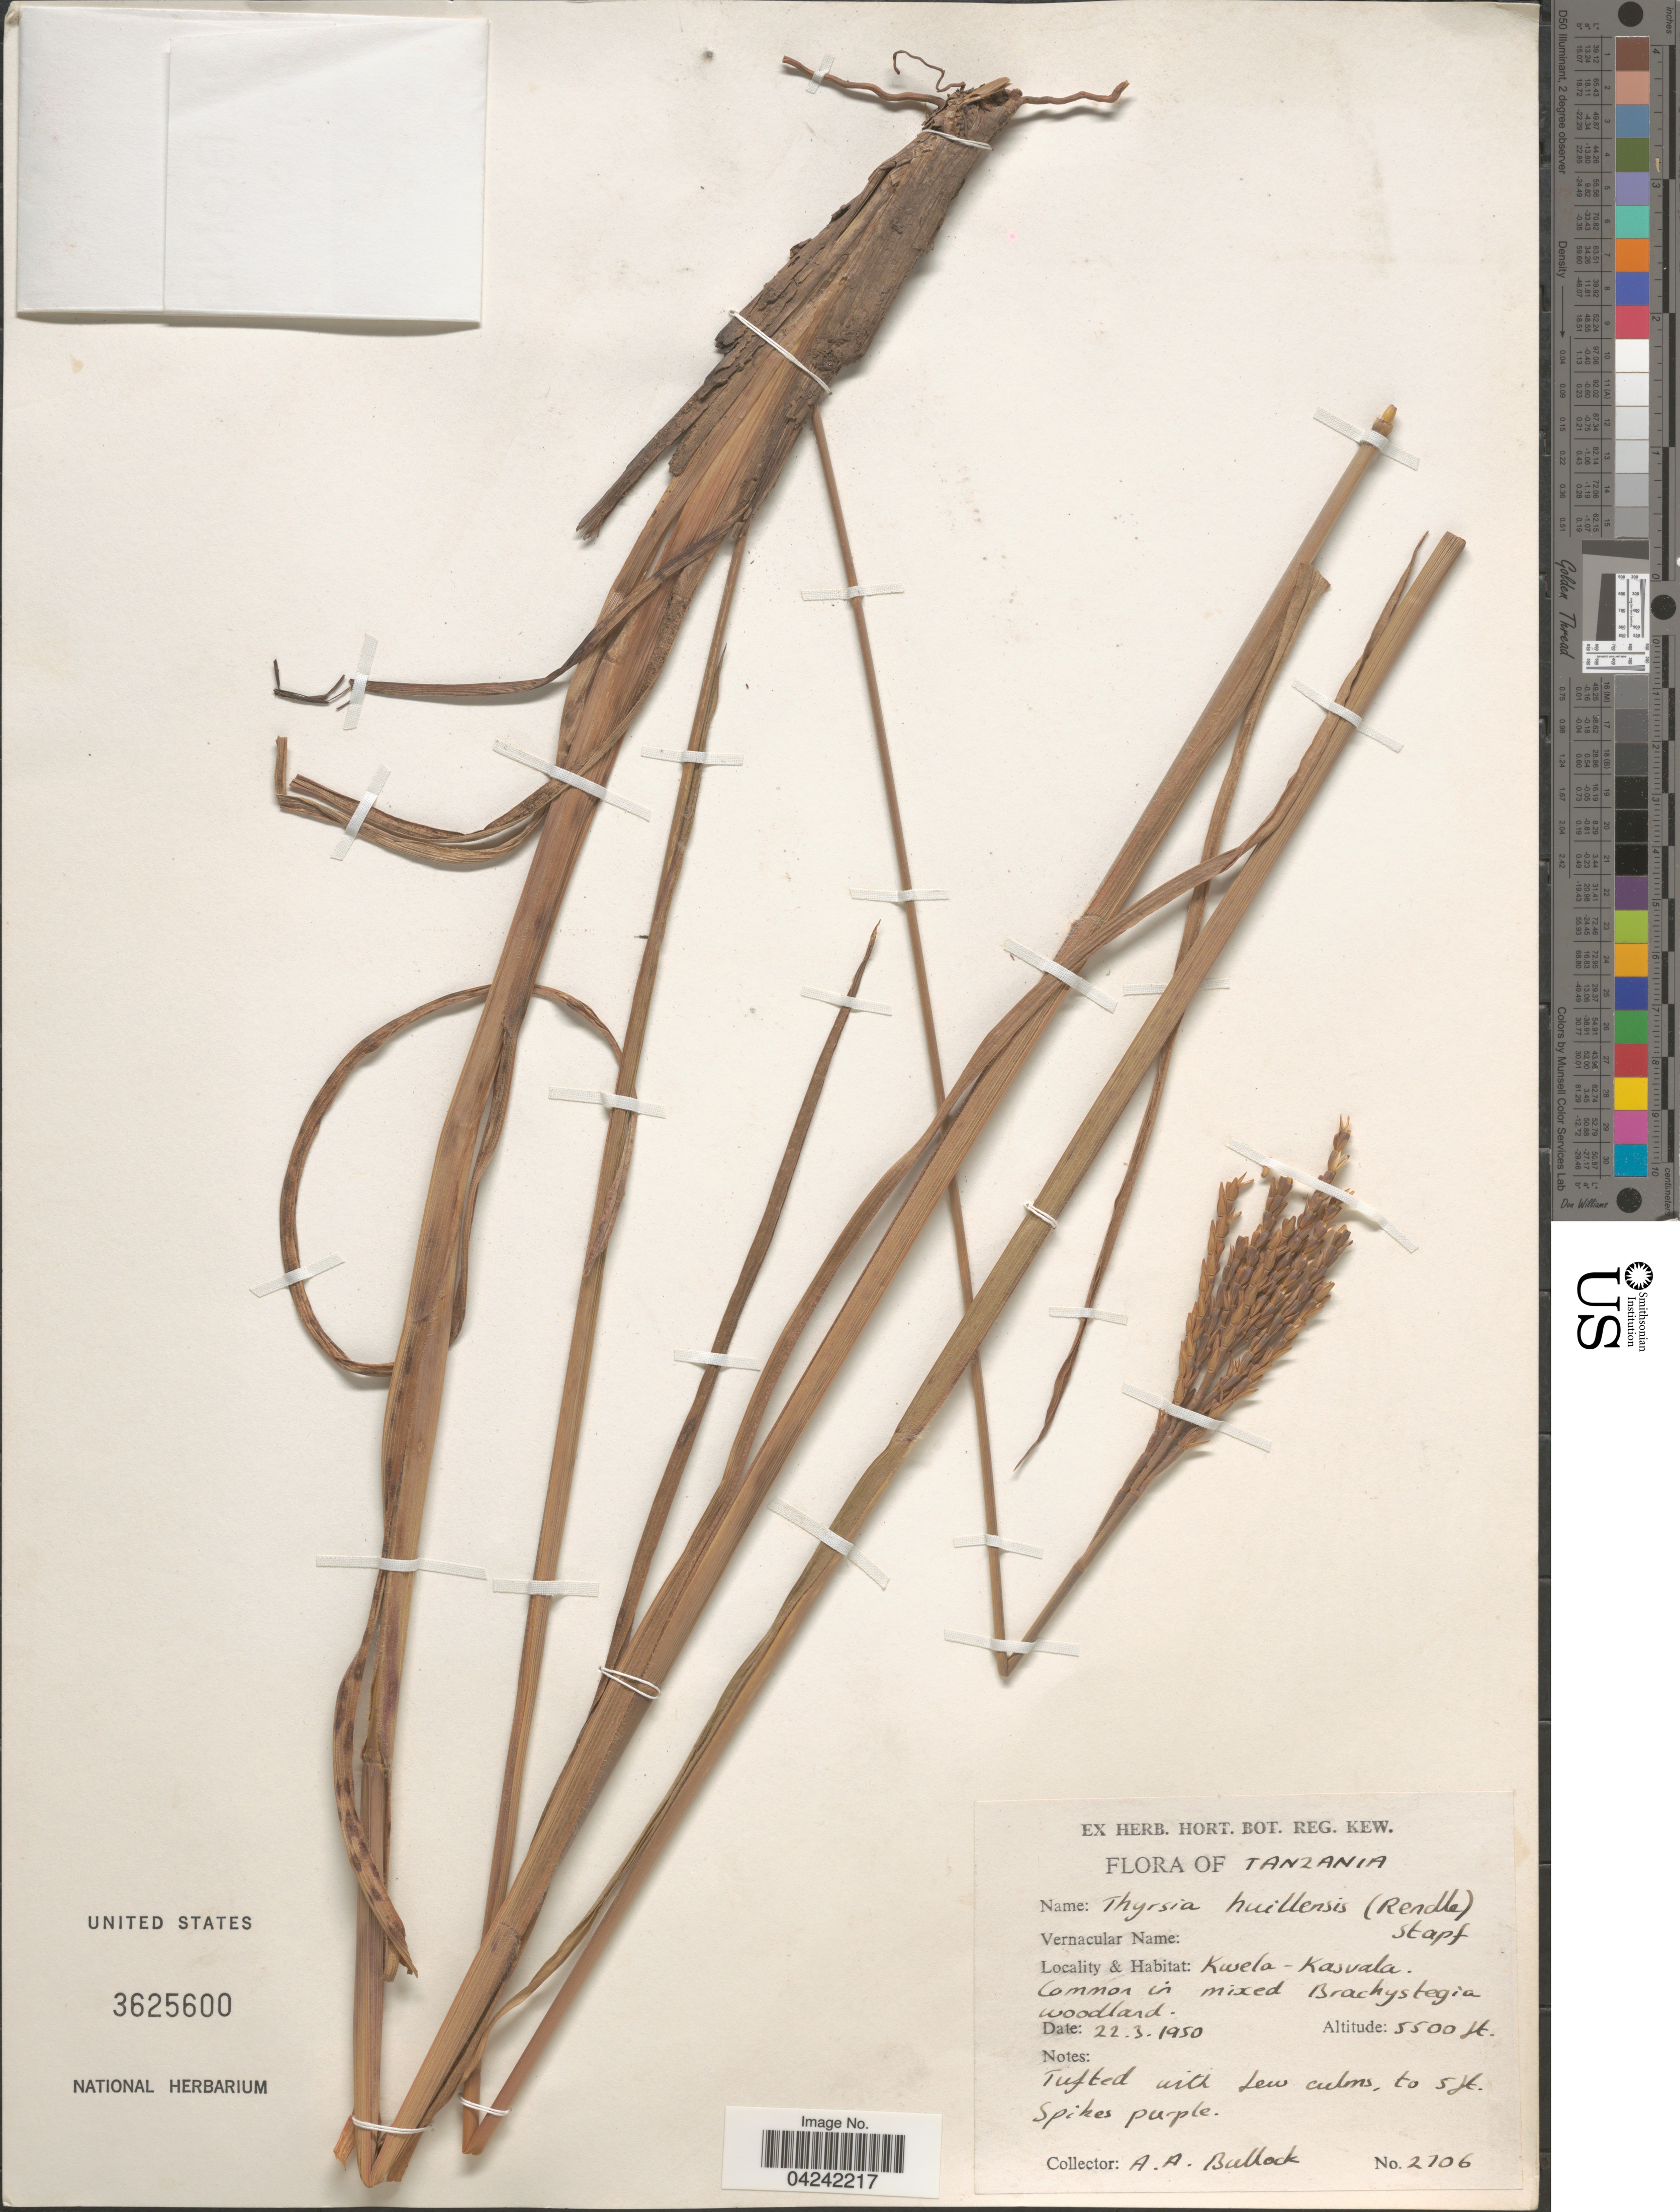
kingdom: Plantae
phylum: Tracheophyta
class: Liliopsida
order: Poales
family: Poaceae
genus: Phacelurus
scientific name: Phacelurus gabonensis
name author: (Steud.) Clayton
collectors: A. Bullock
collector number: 2706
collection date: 1950-03-22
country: Tanzania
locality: Kwela - Kasvala.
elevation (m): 1676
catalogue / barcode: US 3625600